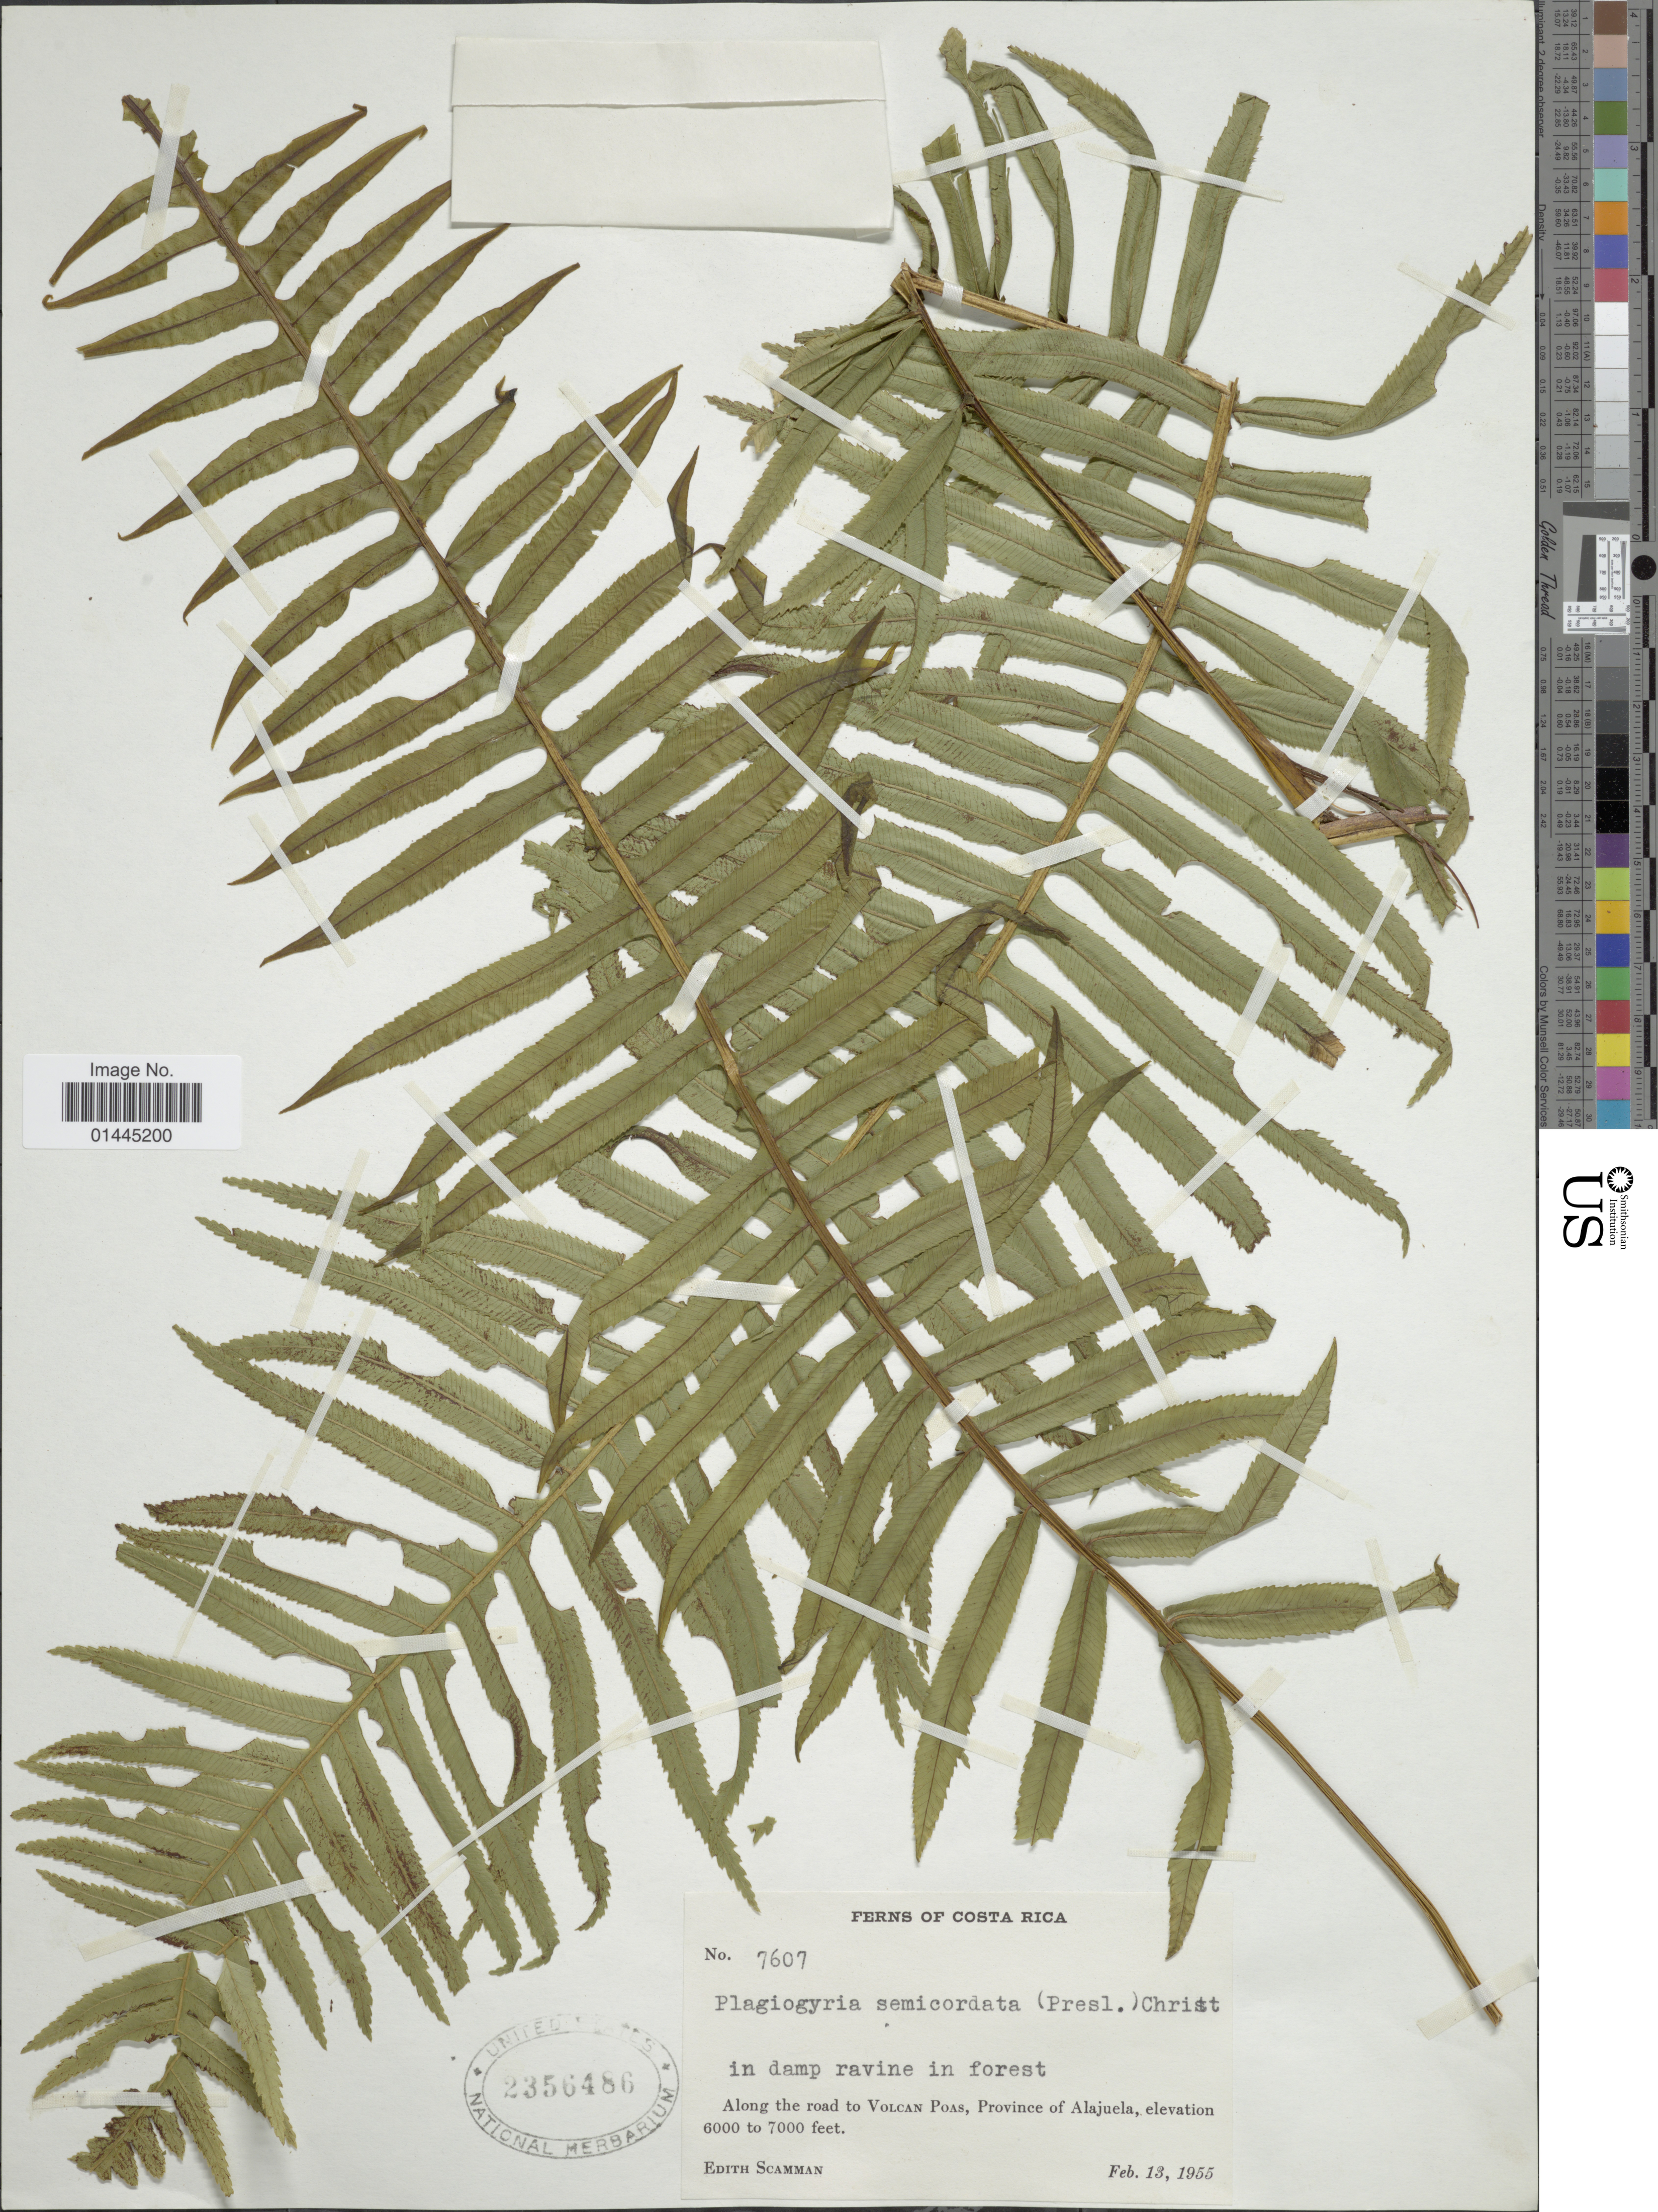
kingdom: Plantae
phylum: Tracheophyta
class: Polypodiopsida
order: Cyatheales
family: Plagiogyriaceae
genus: Plagiogyria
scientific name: Plagiogyria costaricensis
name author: Mett. ex Kuhn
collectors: E. Scamman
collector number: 7607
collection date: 1955-02-13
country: Costa Rica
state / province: Alajuela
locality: Along the road to Volcan Poas.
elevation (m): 1829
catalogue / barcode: US 2356486